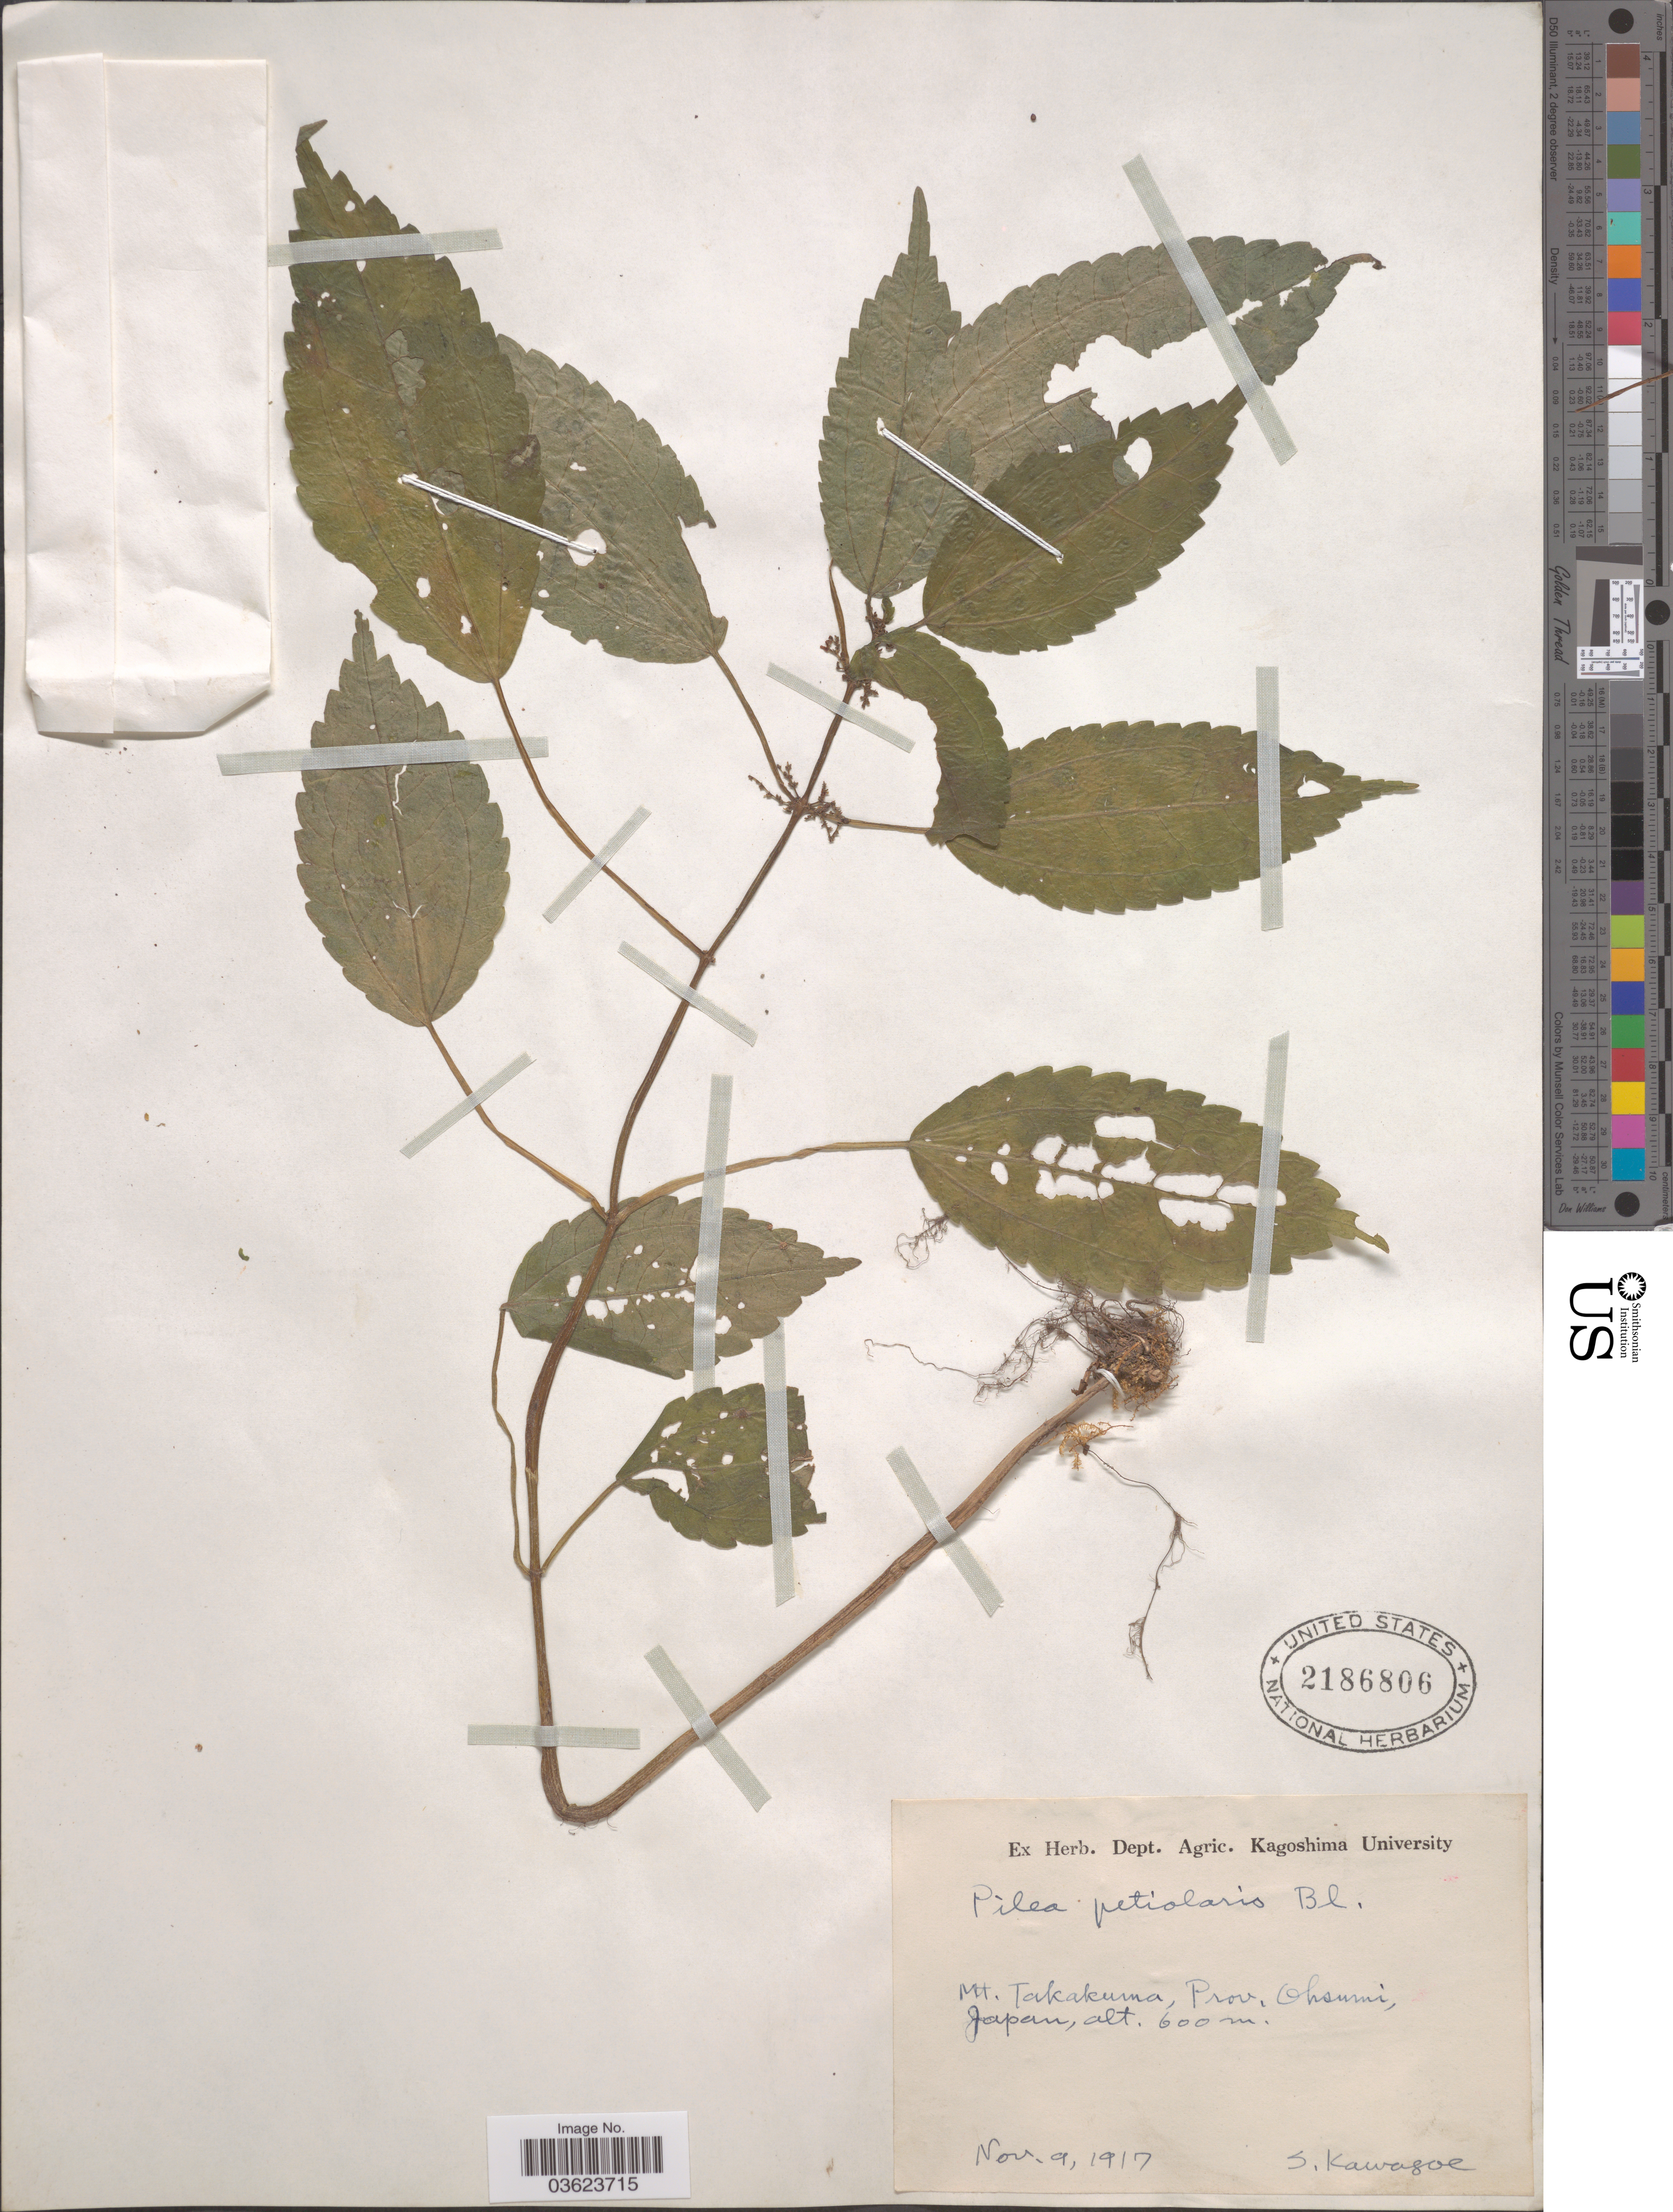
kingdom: Plantae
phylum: Tracheophyta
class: Magnoliopsida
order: Rosales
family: Urticaceae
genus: Pilea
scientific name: Pilea petiolaris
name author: Wedd.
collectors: S. Kawagoe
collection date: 1917-11-09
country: Japan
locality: Mt. Takakuma, Prov. Ohsumi.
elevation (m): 600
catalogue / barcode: US 2186806